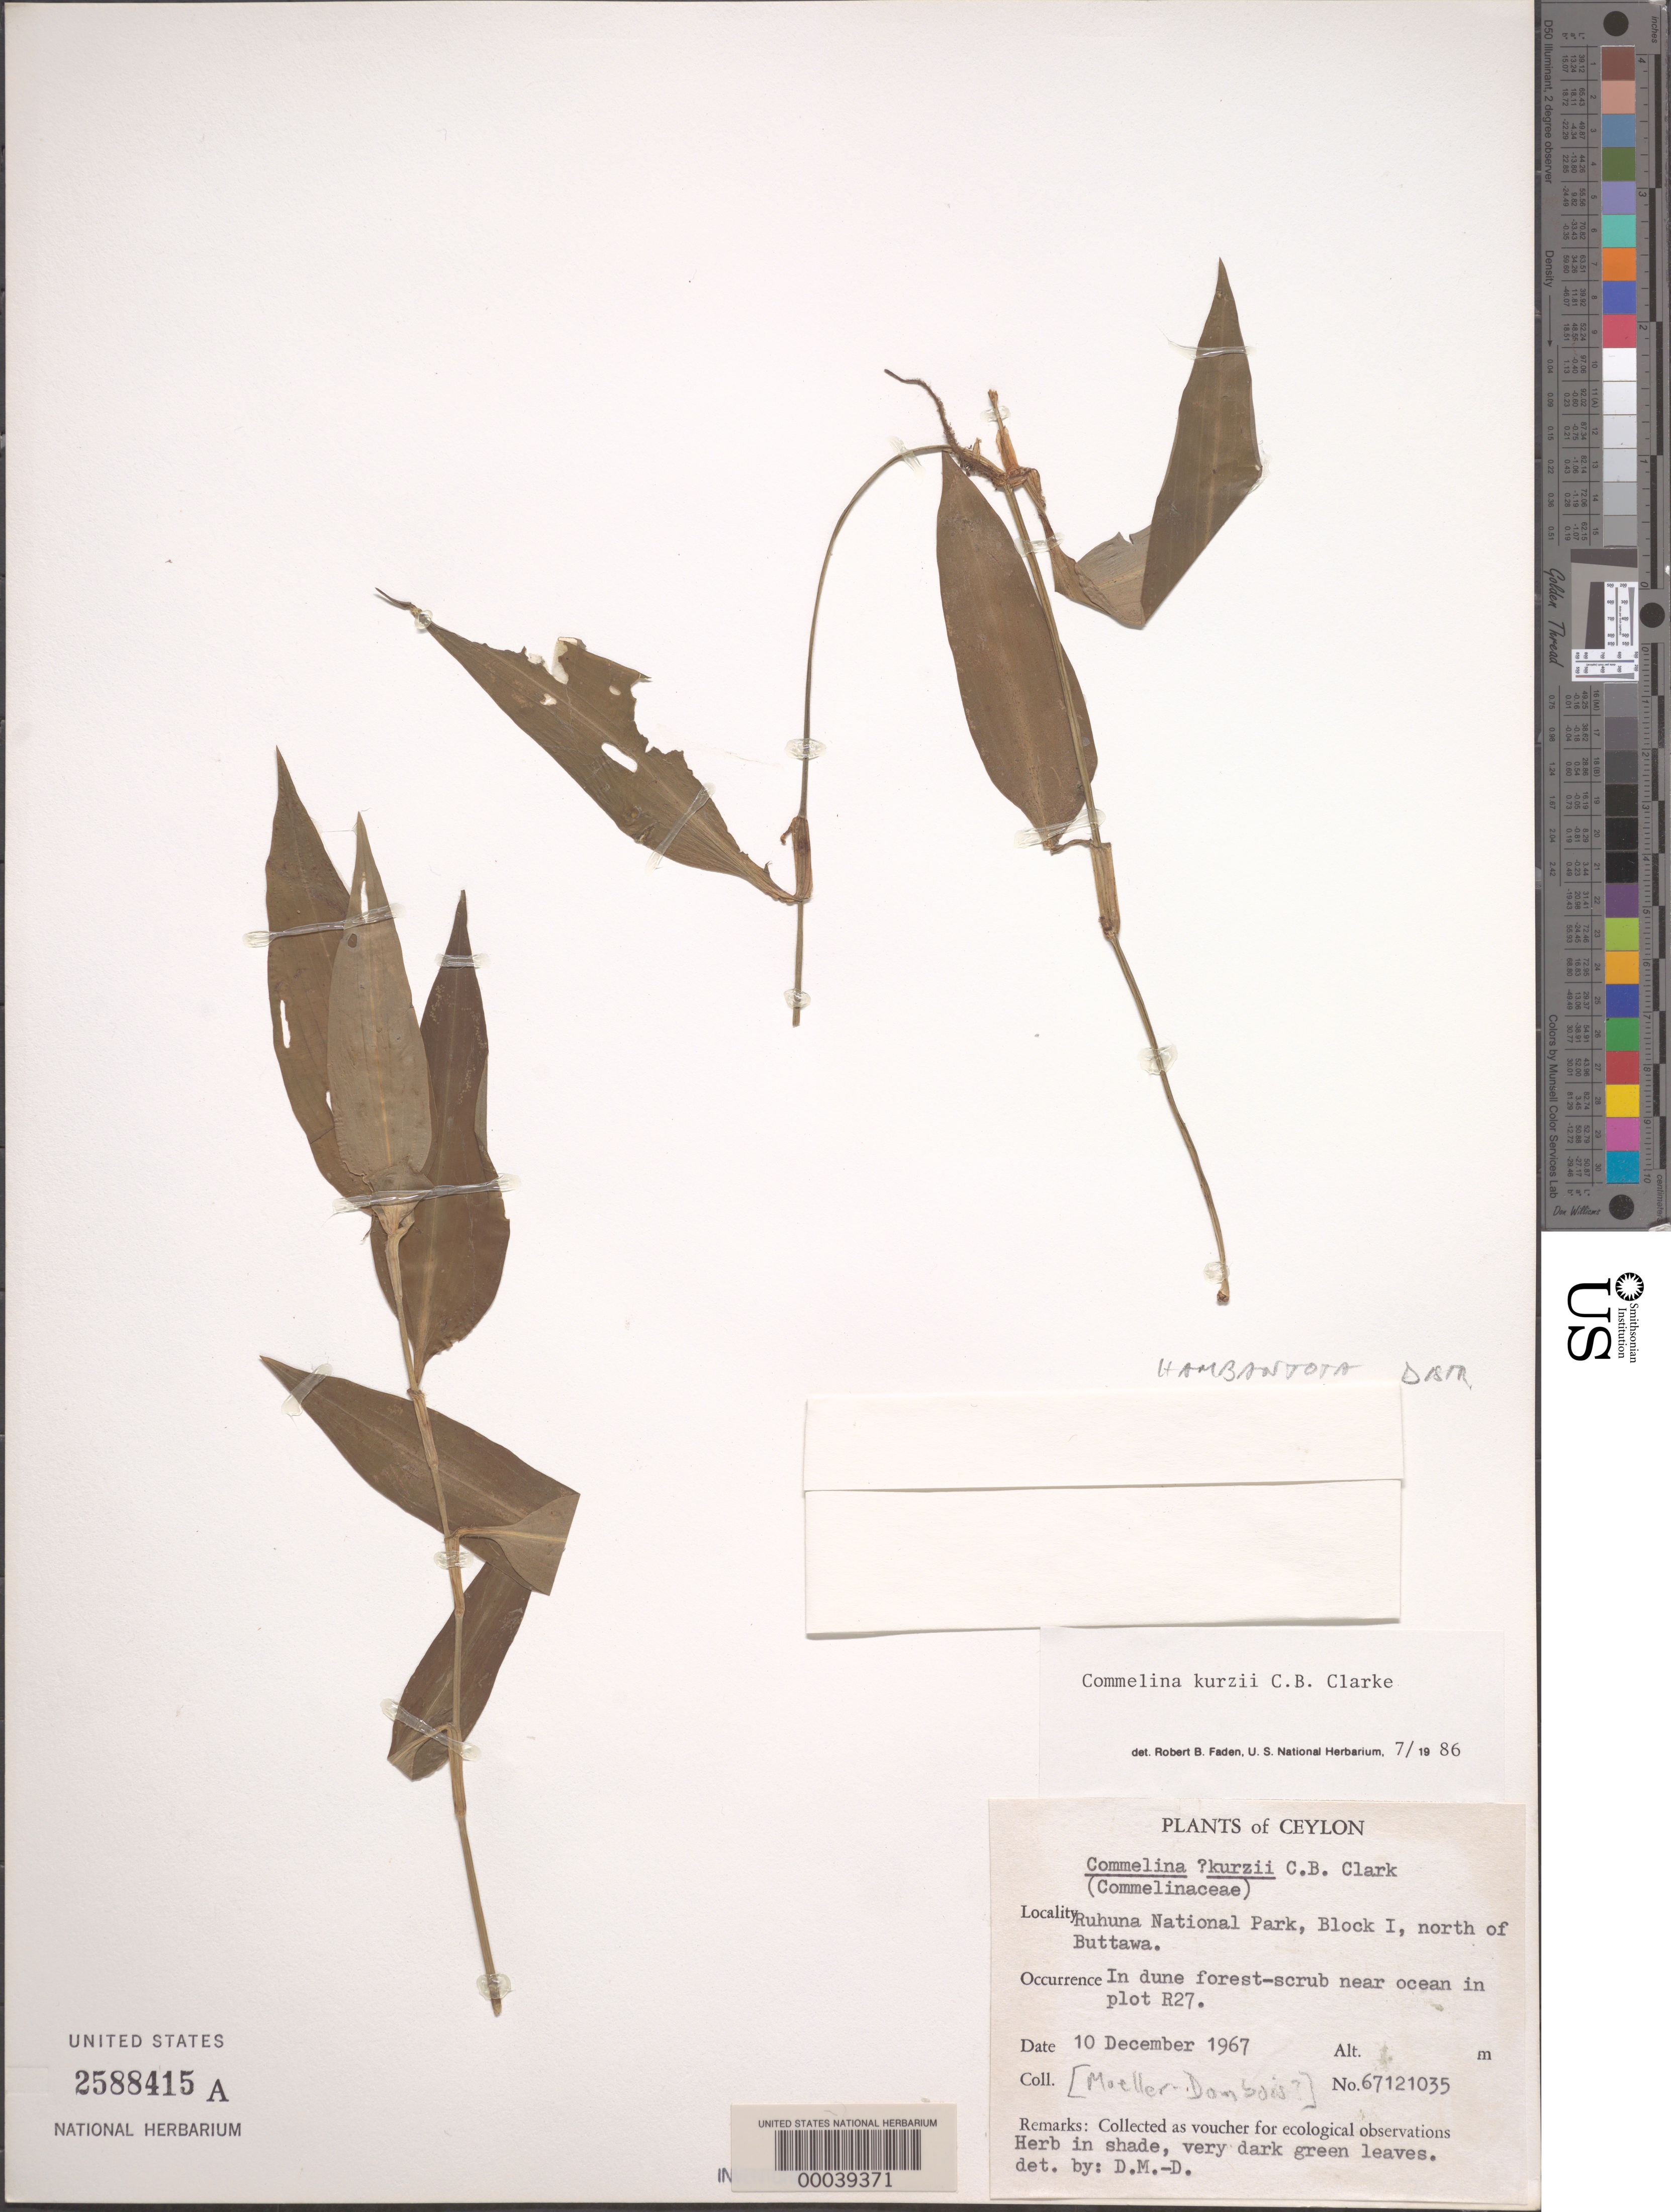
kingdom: Plantae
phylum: Tracheophyta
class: Liliopsida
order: Commelinales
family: Commelinaceae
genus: Commelina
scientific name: Commelina kurzii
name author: C.B. Clarke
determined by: Faden, Robert B., (US), Smithsonian Institution - National Museum of Natural History (UNITED STATES)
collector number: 67121035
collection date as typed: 10 Dec 1967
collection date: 1967-12-10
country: Sri Lanka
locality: Ruhuna national park, n of buttawa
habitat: Dune near ocean, forest scrub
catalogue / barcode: US 2588415A